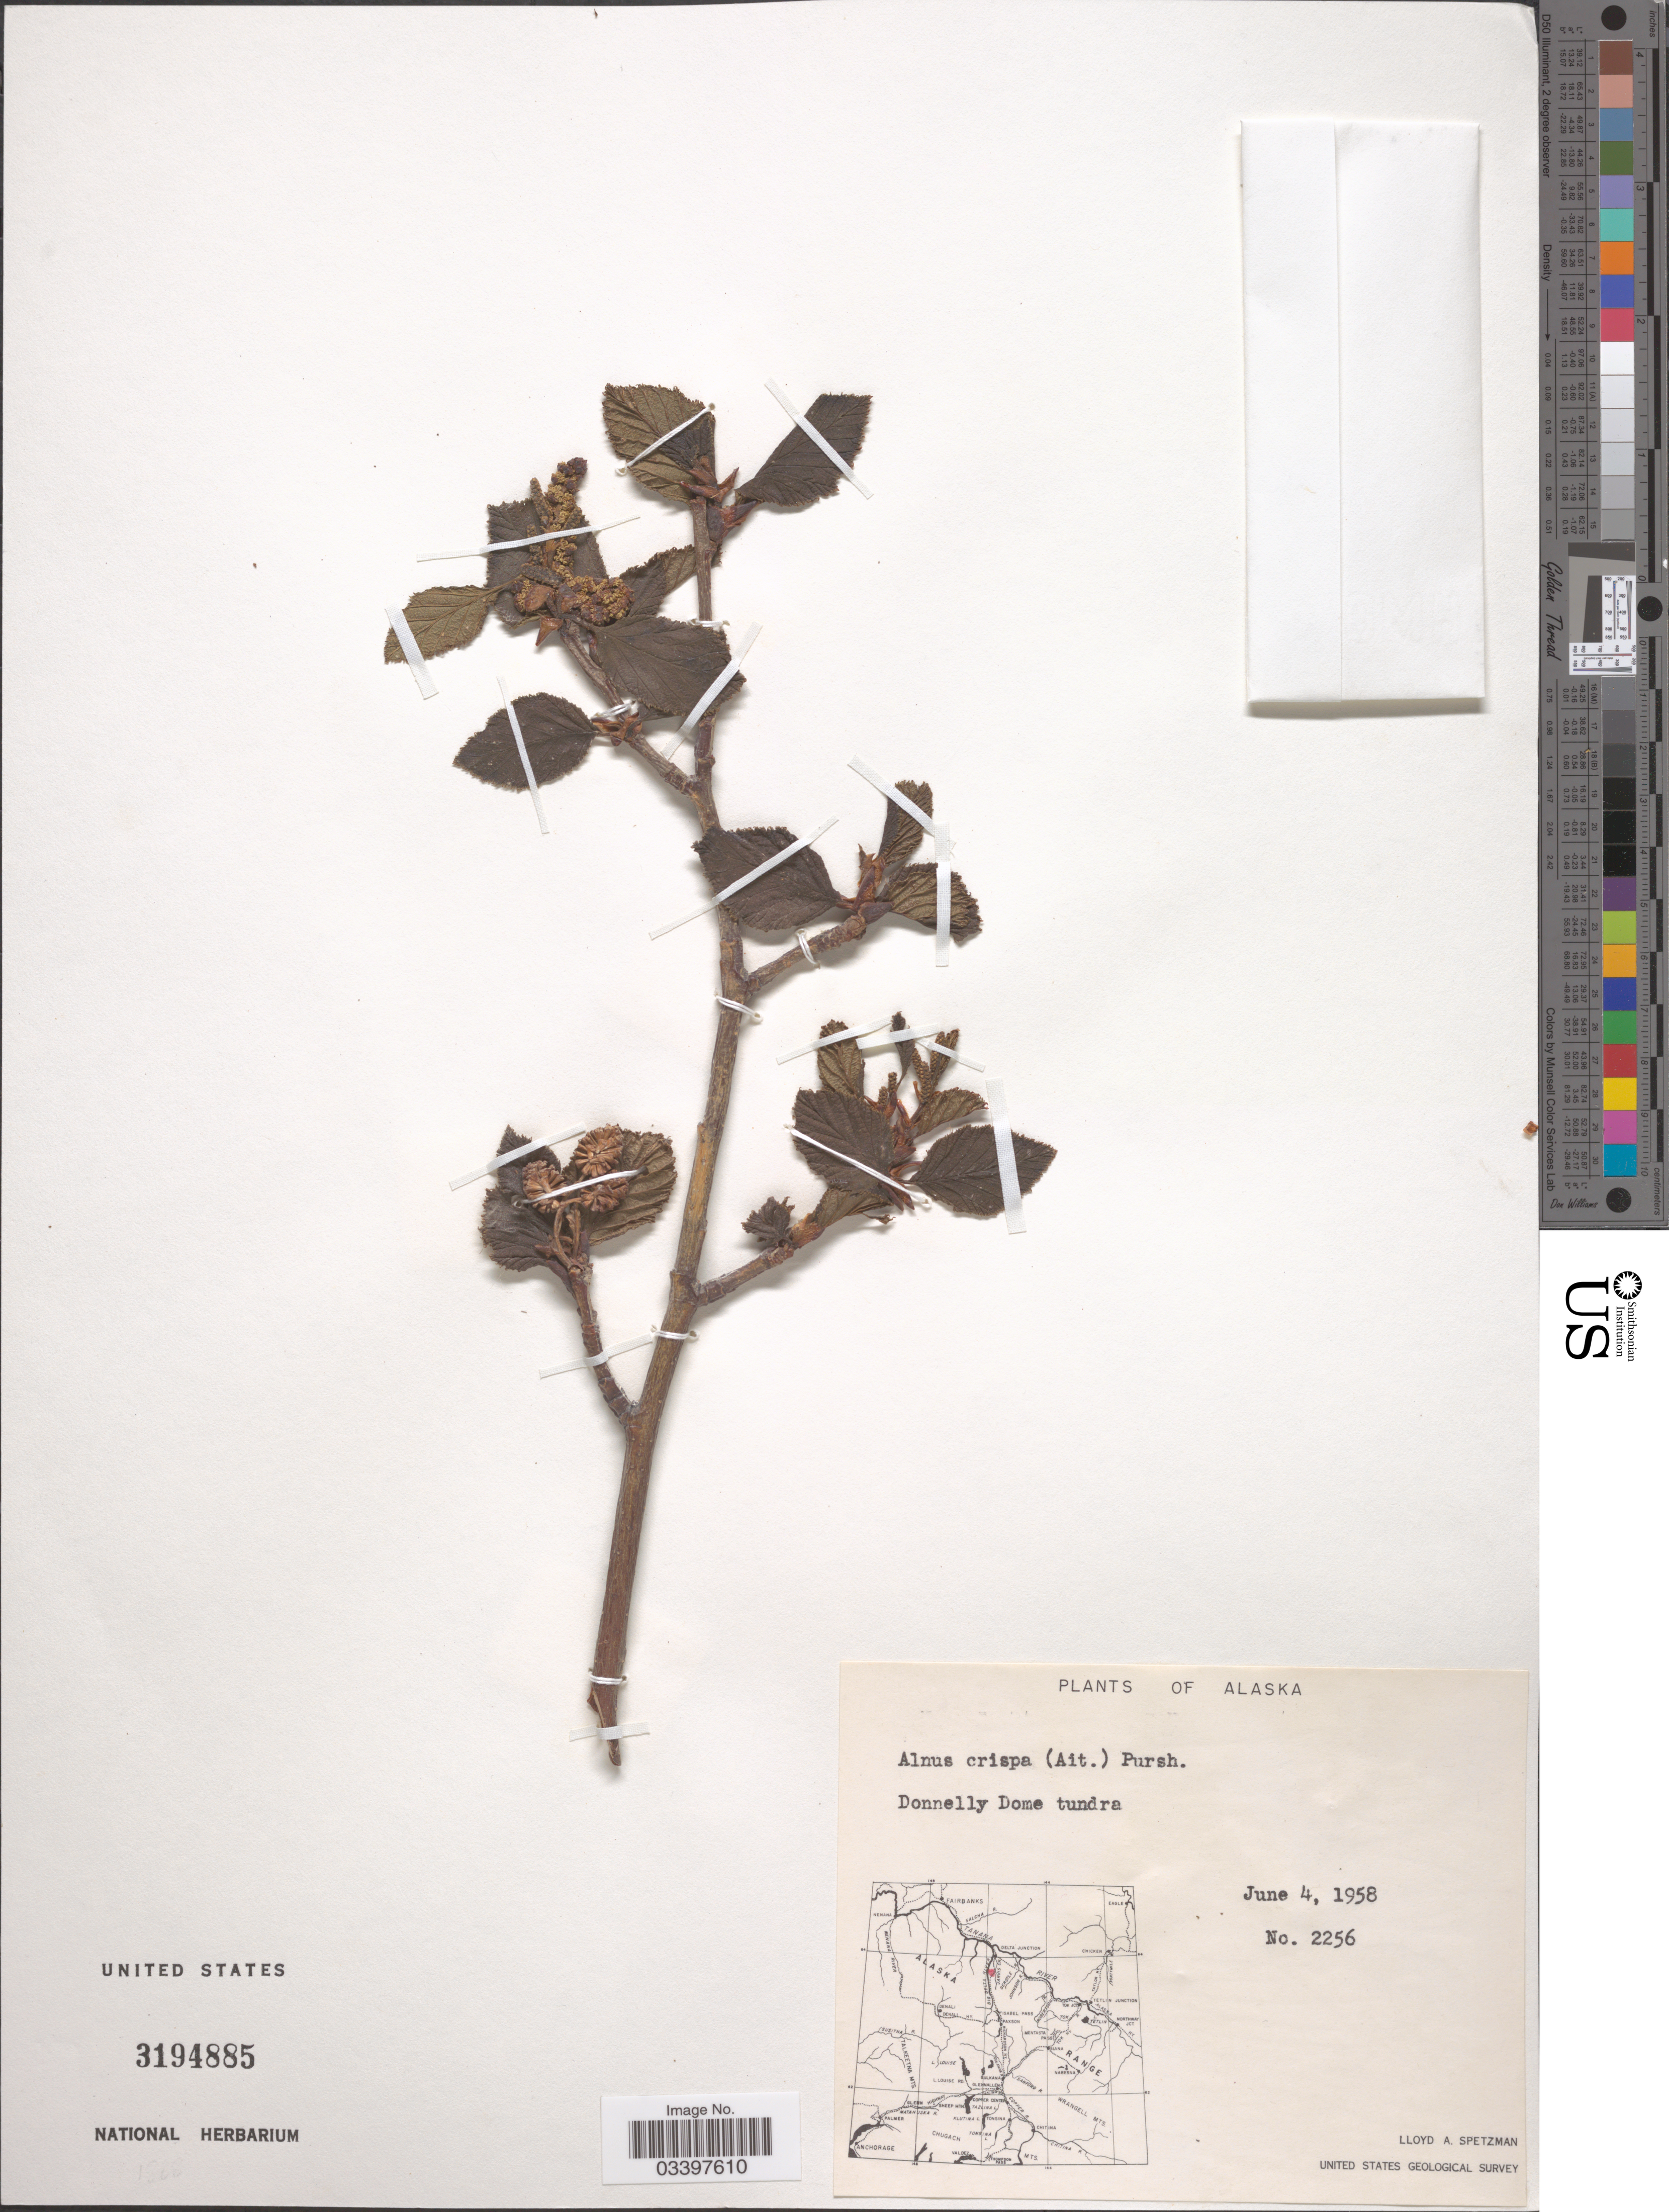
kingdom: Plantae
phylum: Tracheophyta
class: Magnoliopsida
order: Fagales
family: Betulaceae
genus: Alnus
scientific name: Alnus alnobetula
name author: (Ehrh.) K. Koch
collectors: L. Spetzman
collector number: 2256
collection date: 1958-06-04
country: United States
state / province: Alaska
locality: Donnelly Dome tundra.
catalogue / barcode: US 3194885